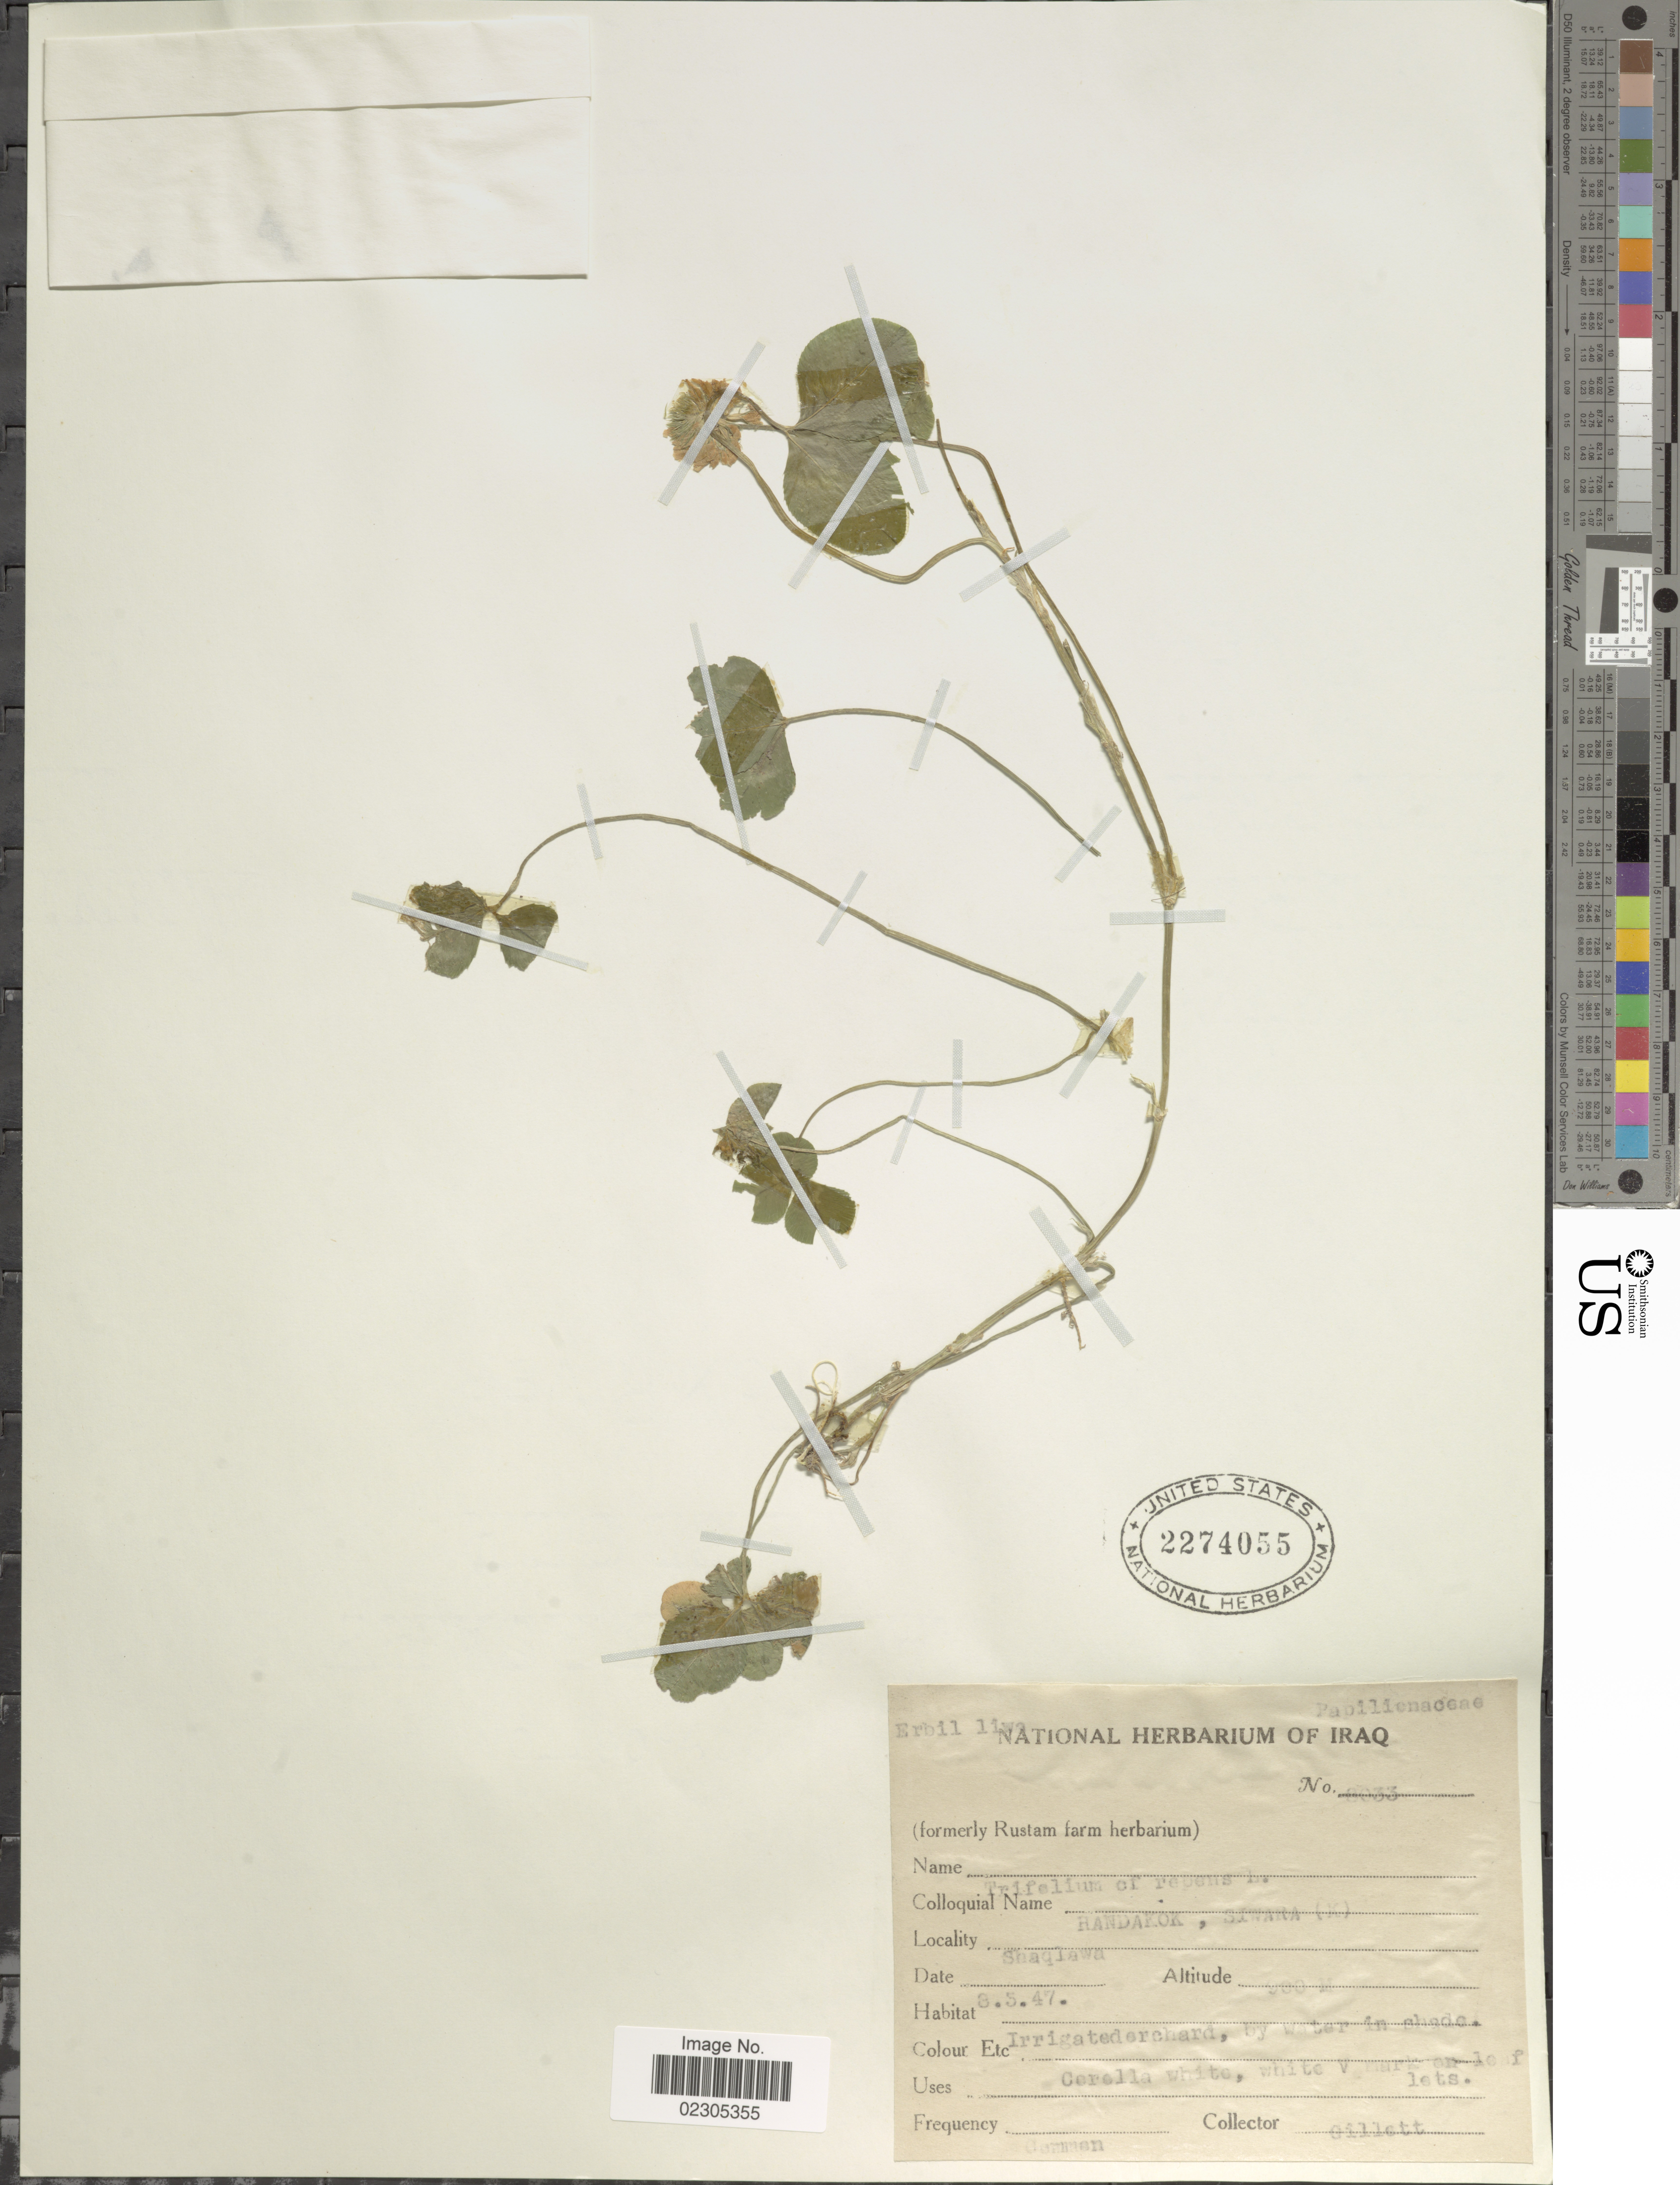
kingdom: Plantae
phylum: Tracheophyta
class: Magnoliopsida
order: Fabales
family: Fabaceae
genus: Trifolium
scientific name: Trifolium repens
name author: L.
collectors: Gillett, --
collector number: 8033*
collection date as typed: Transcribed d/m/y: 3/5/47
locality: Handakok, Siwara (E) [interpreted]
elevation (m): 900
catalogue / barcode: US 2274055